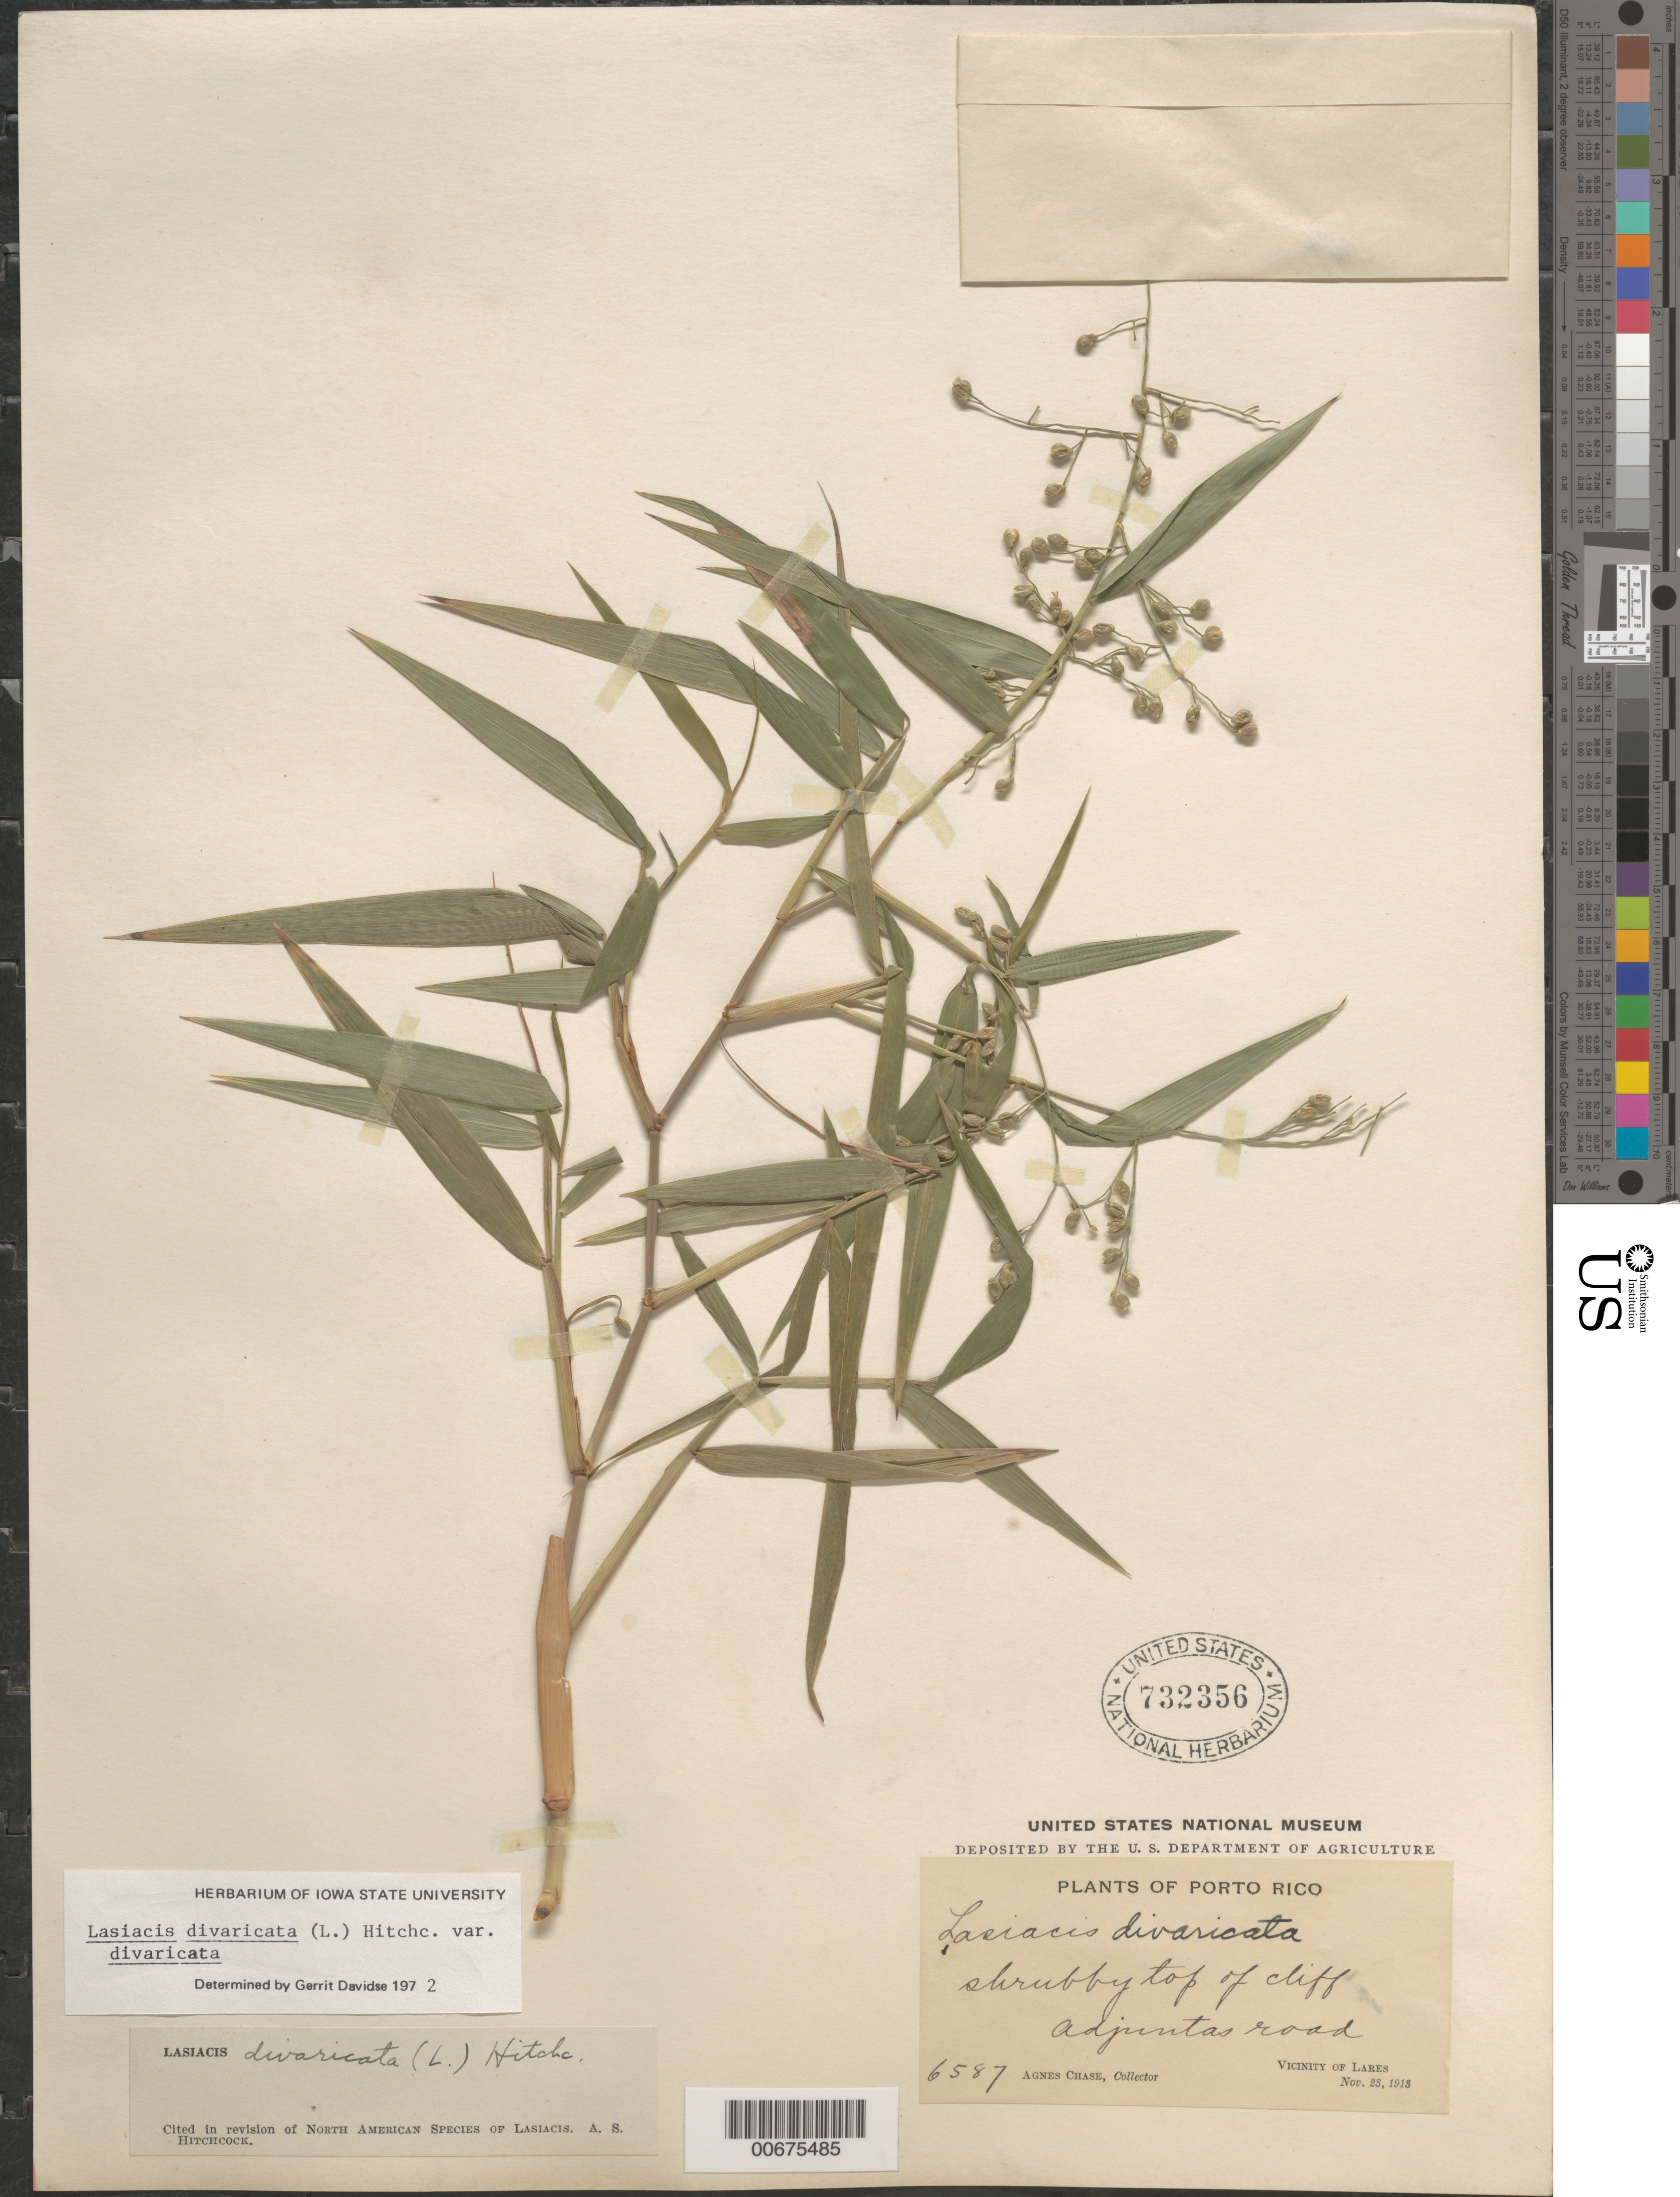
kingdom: Plantae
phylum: Tracheophyta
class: Liliopsida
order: Poales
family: Poaceae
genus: Lasiacis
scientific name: Lasiacis divaricata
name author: (L.) Hitchc.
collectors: A. Chase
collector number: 6587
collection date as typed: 23 Nov 1913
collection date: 1913-11-23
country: Puerto Rico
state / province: Adjuntas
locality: Adjuntas Road. Shrubby top of cliff.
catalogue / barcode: US 732356